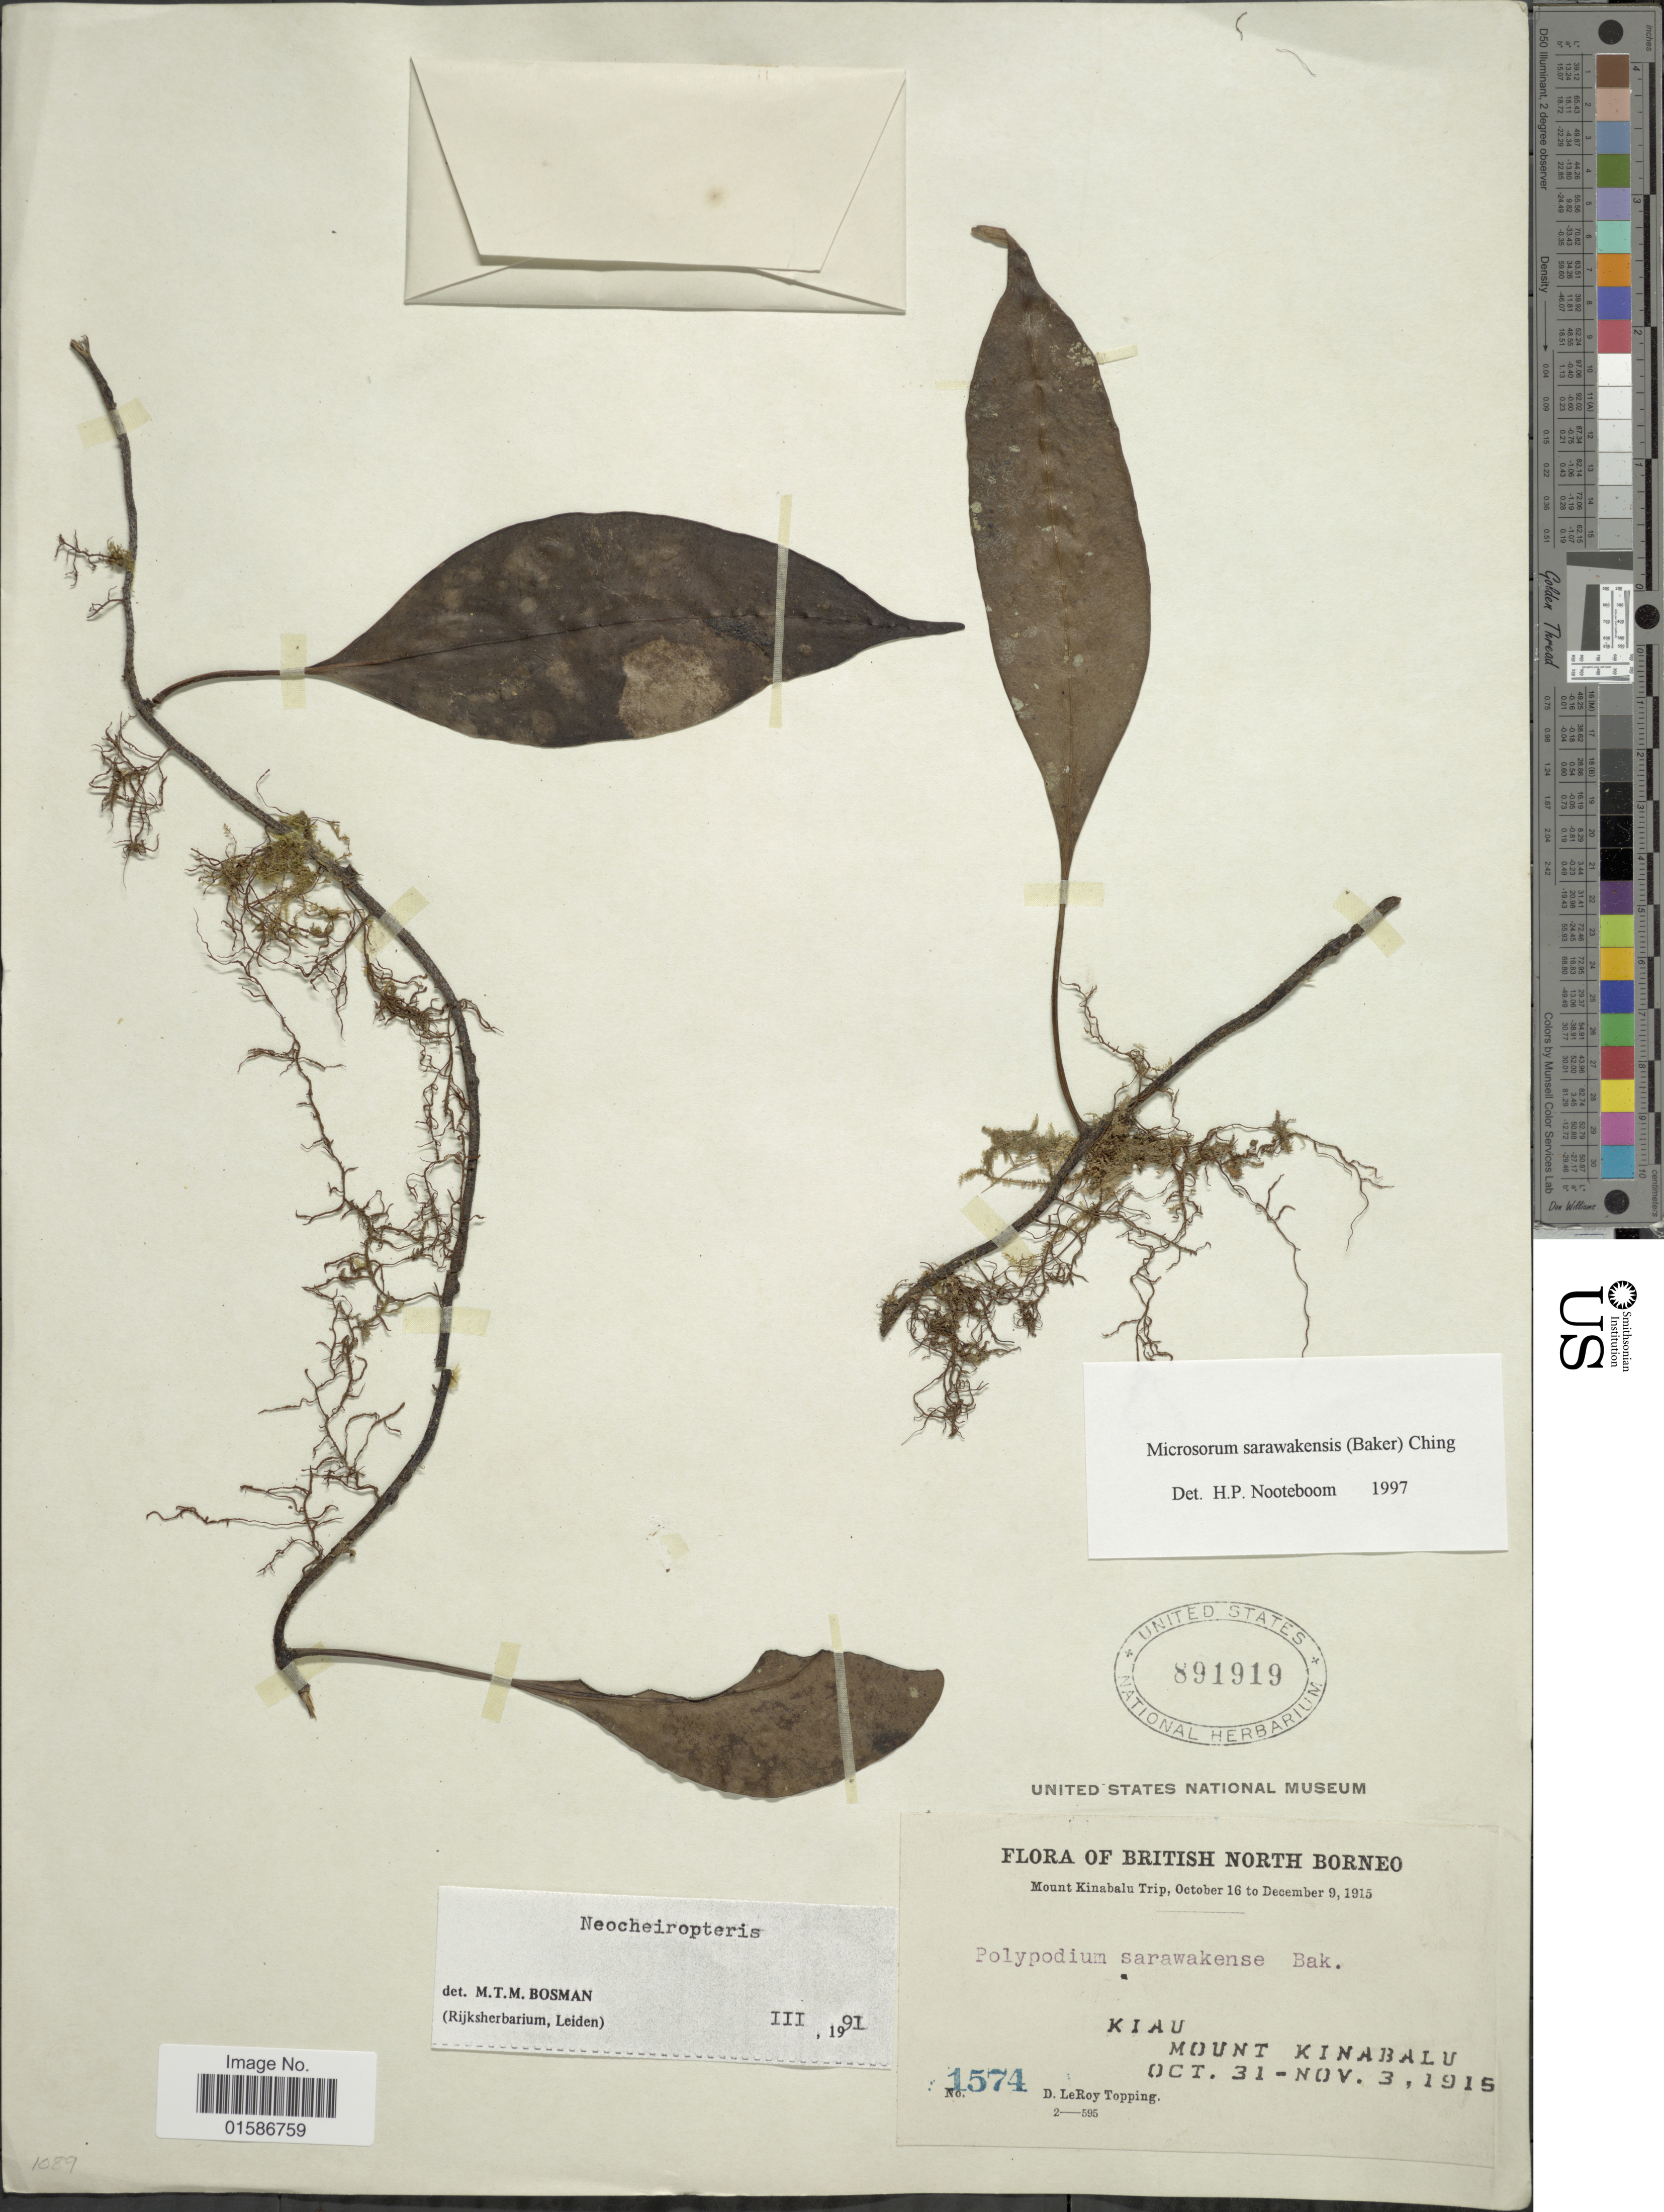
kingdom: Plantae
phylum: Tracheophyta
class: Polypodiopsida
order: Polypodiales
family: Polypodiaceae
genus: Microsorum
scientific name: Microsorum sarawakense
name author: (Baker) Ching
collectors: D. L. Topping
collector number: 1574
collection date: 1915-10-31/1915-11-03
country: Malaysia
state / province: Sabah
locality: British North Borneo, Kiau, Mount Kinabalu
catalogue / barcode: US 891919